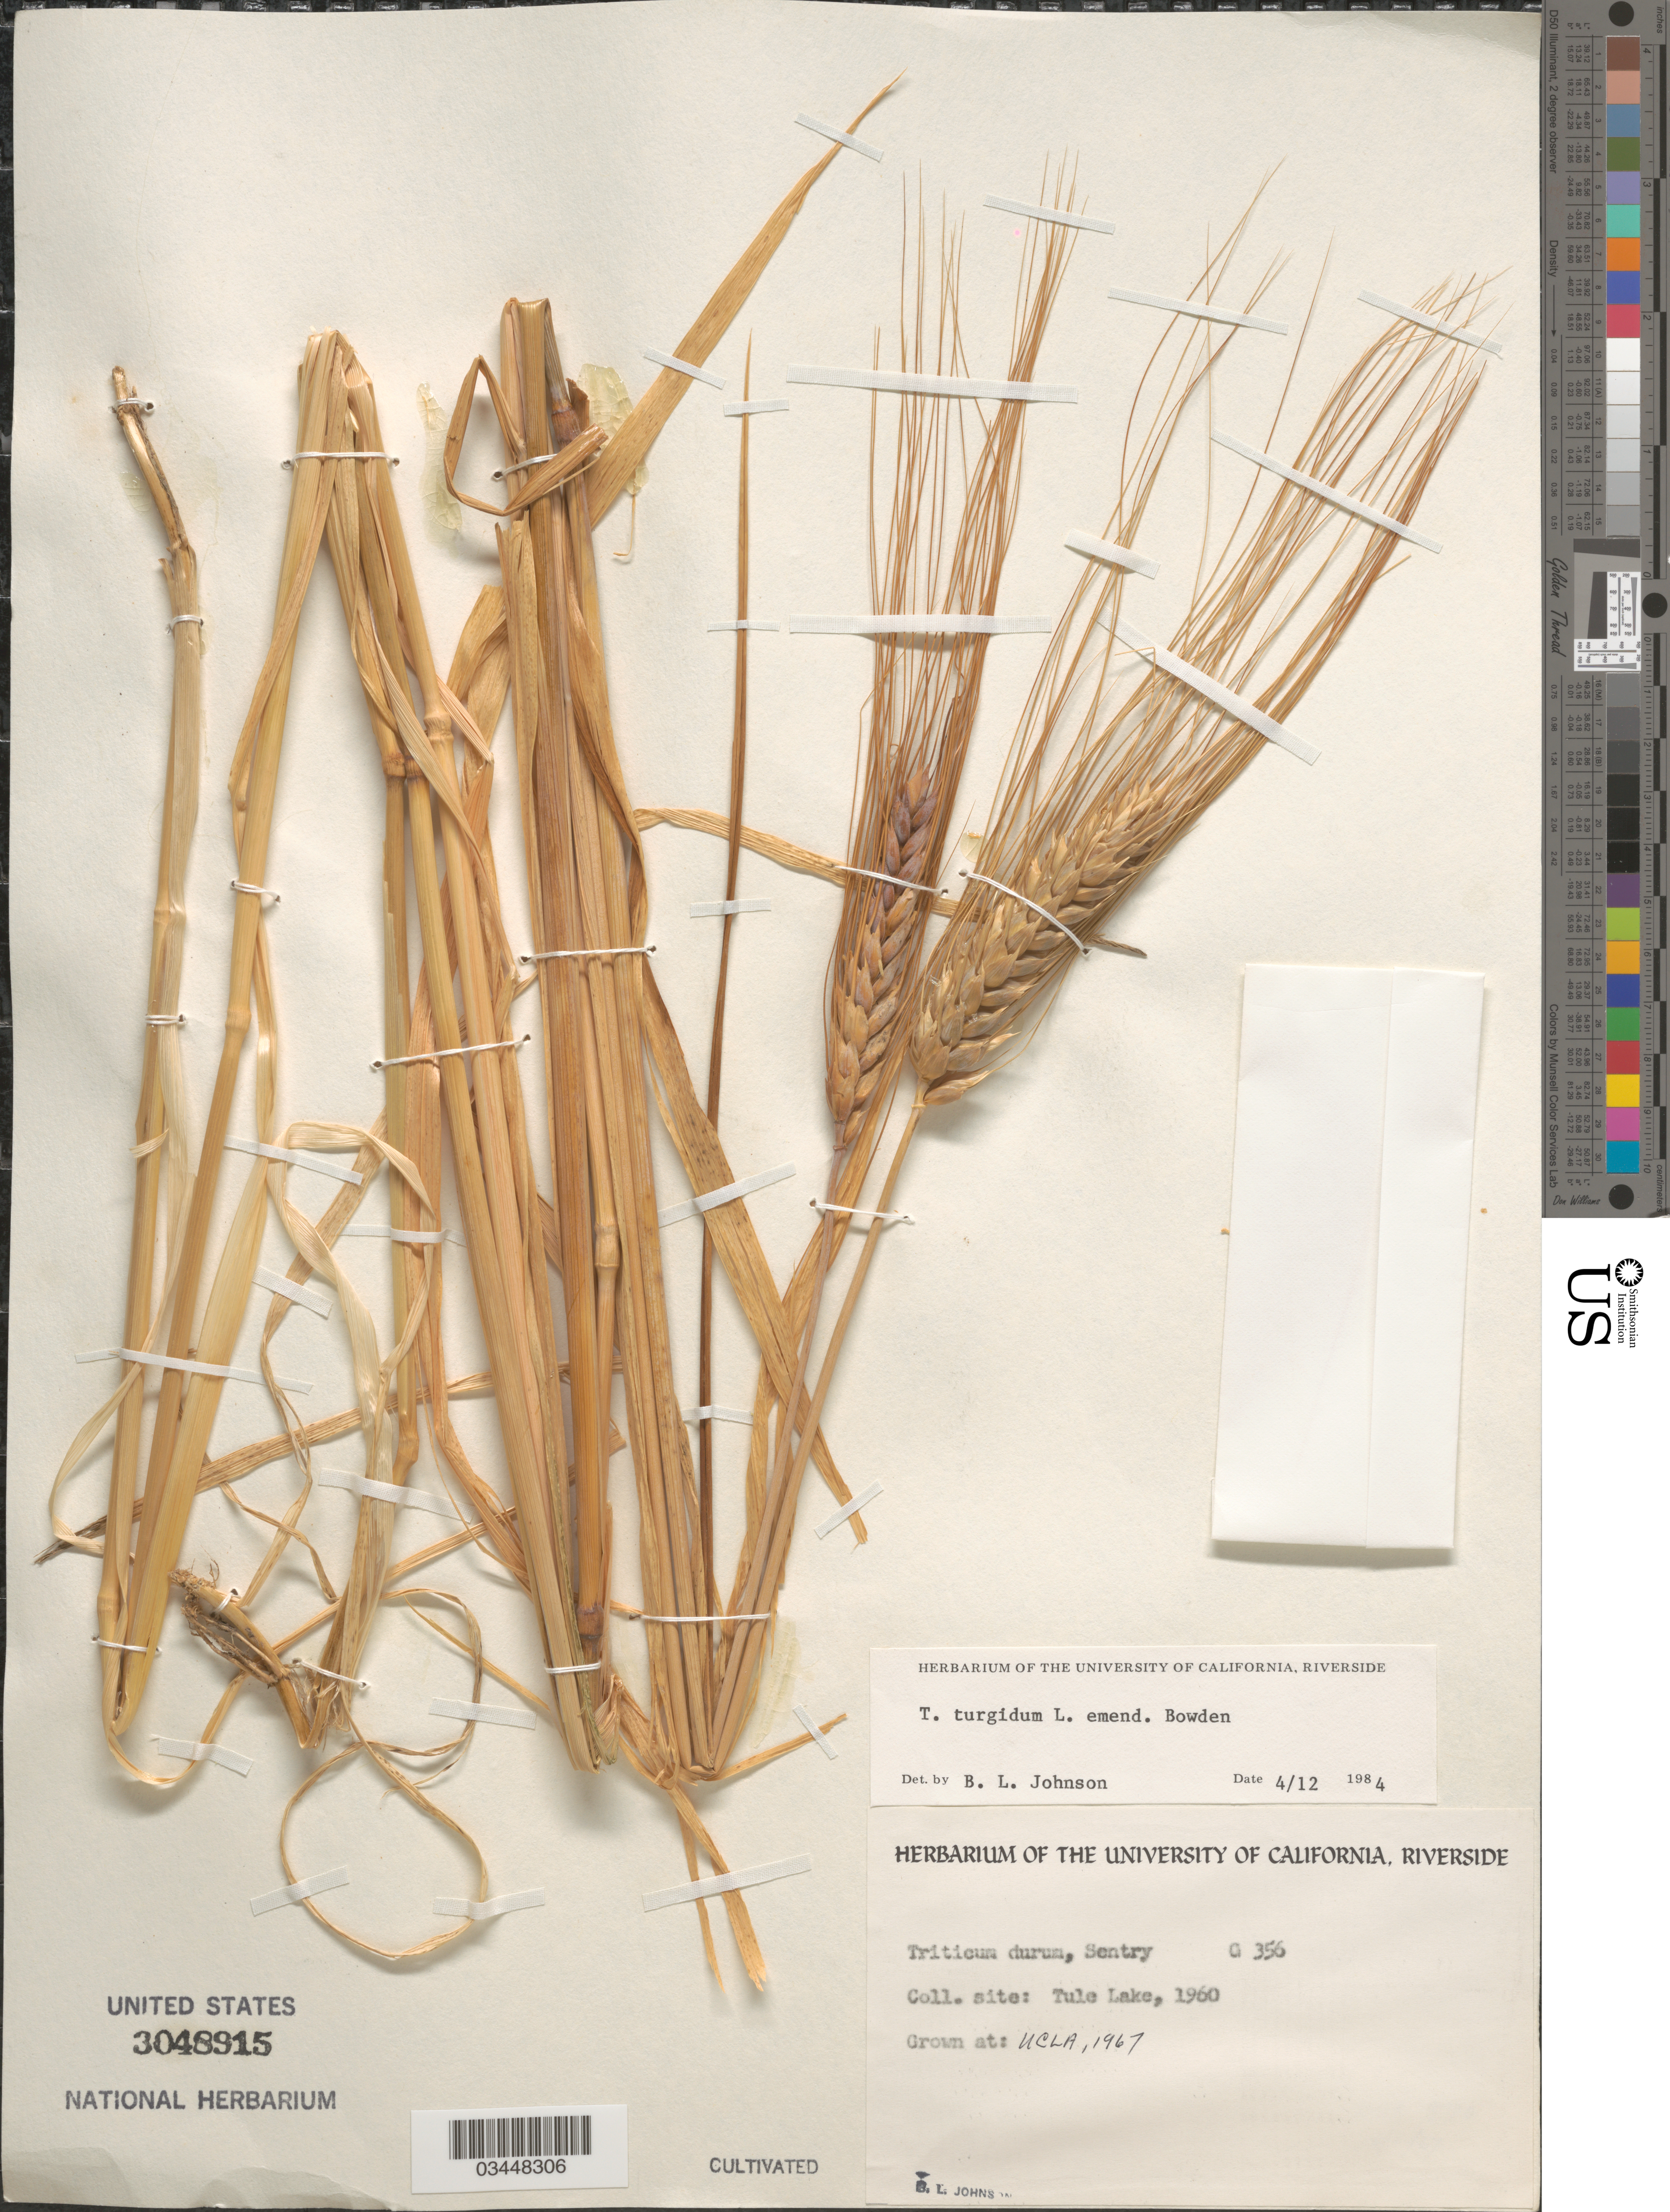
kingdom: Plantae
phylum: Tracheophyta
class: Liliopsida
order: Poales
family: Poaceae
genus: Triticum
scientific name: Triticum turgidum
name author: L.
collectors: B. Johnson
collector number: G356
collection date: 1967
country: United States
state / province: California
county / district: Los Angeles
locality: UCLA.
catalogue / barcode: US 3048915